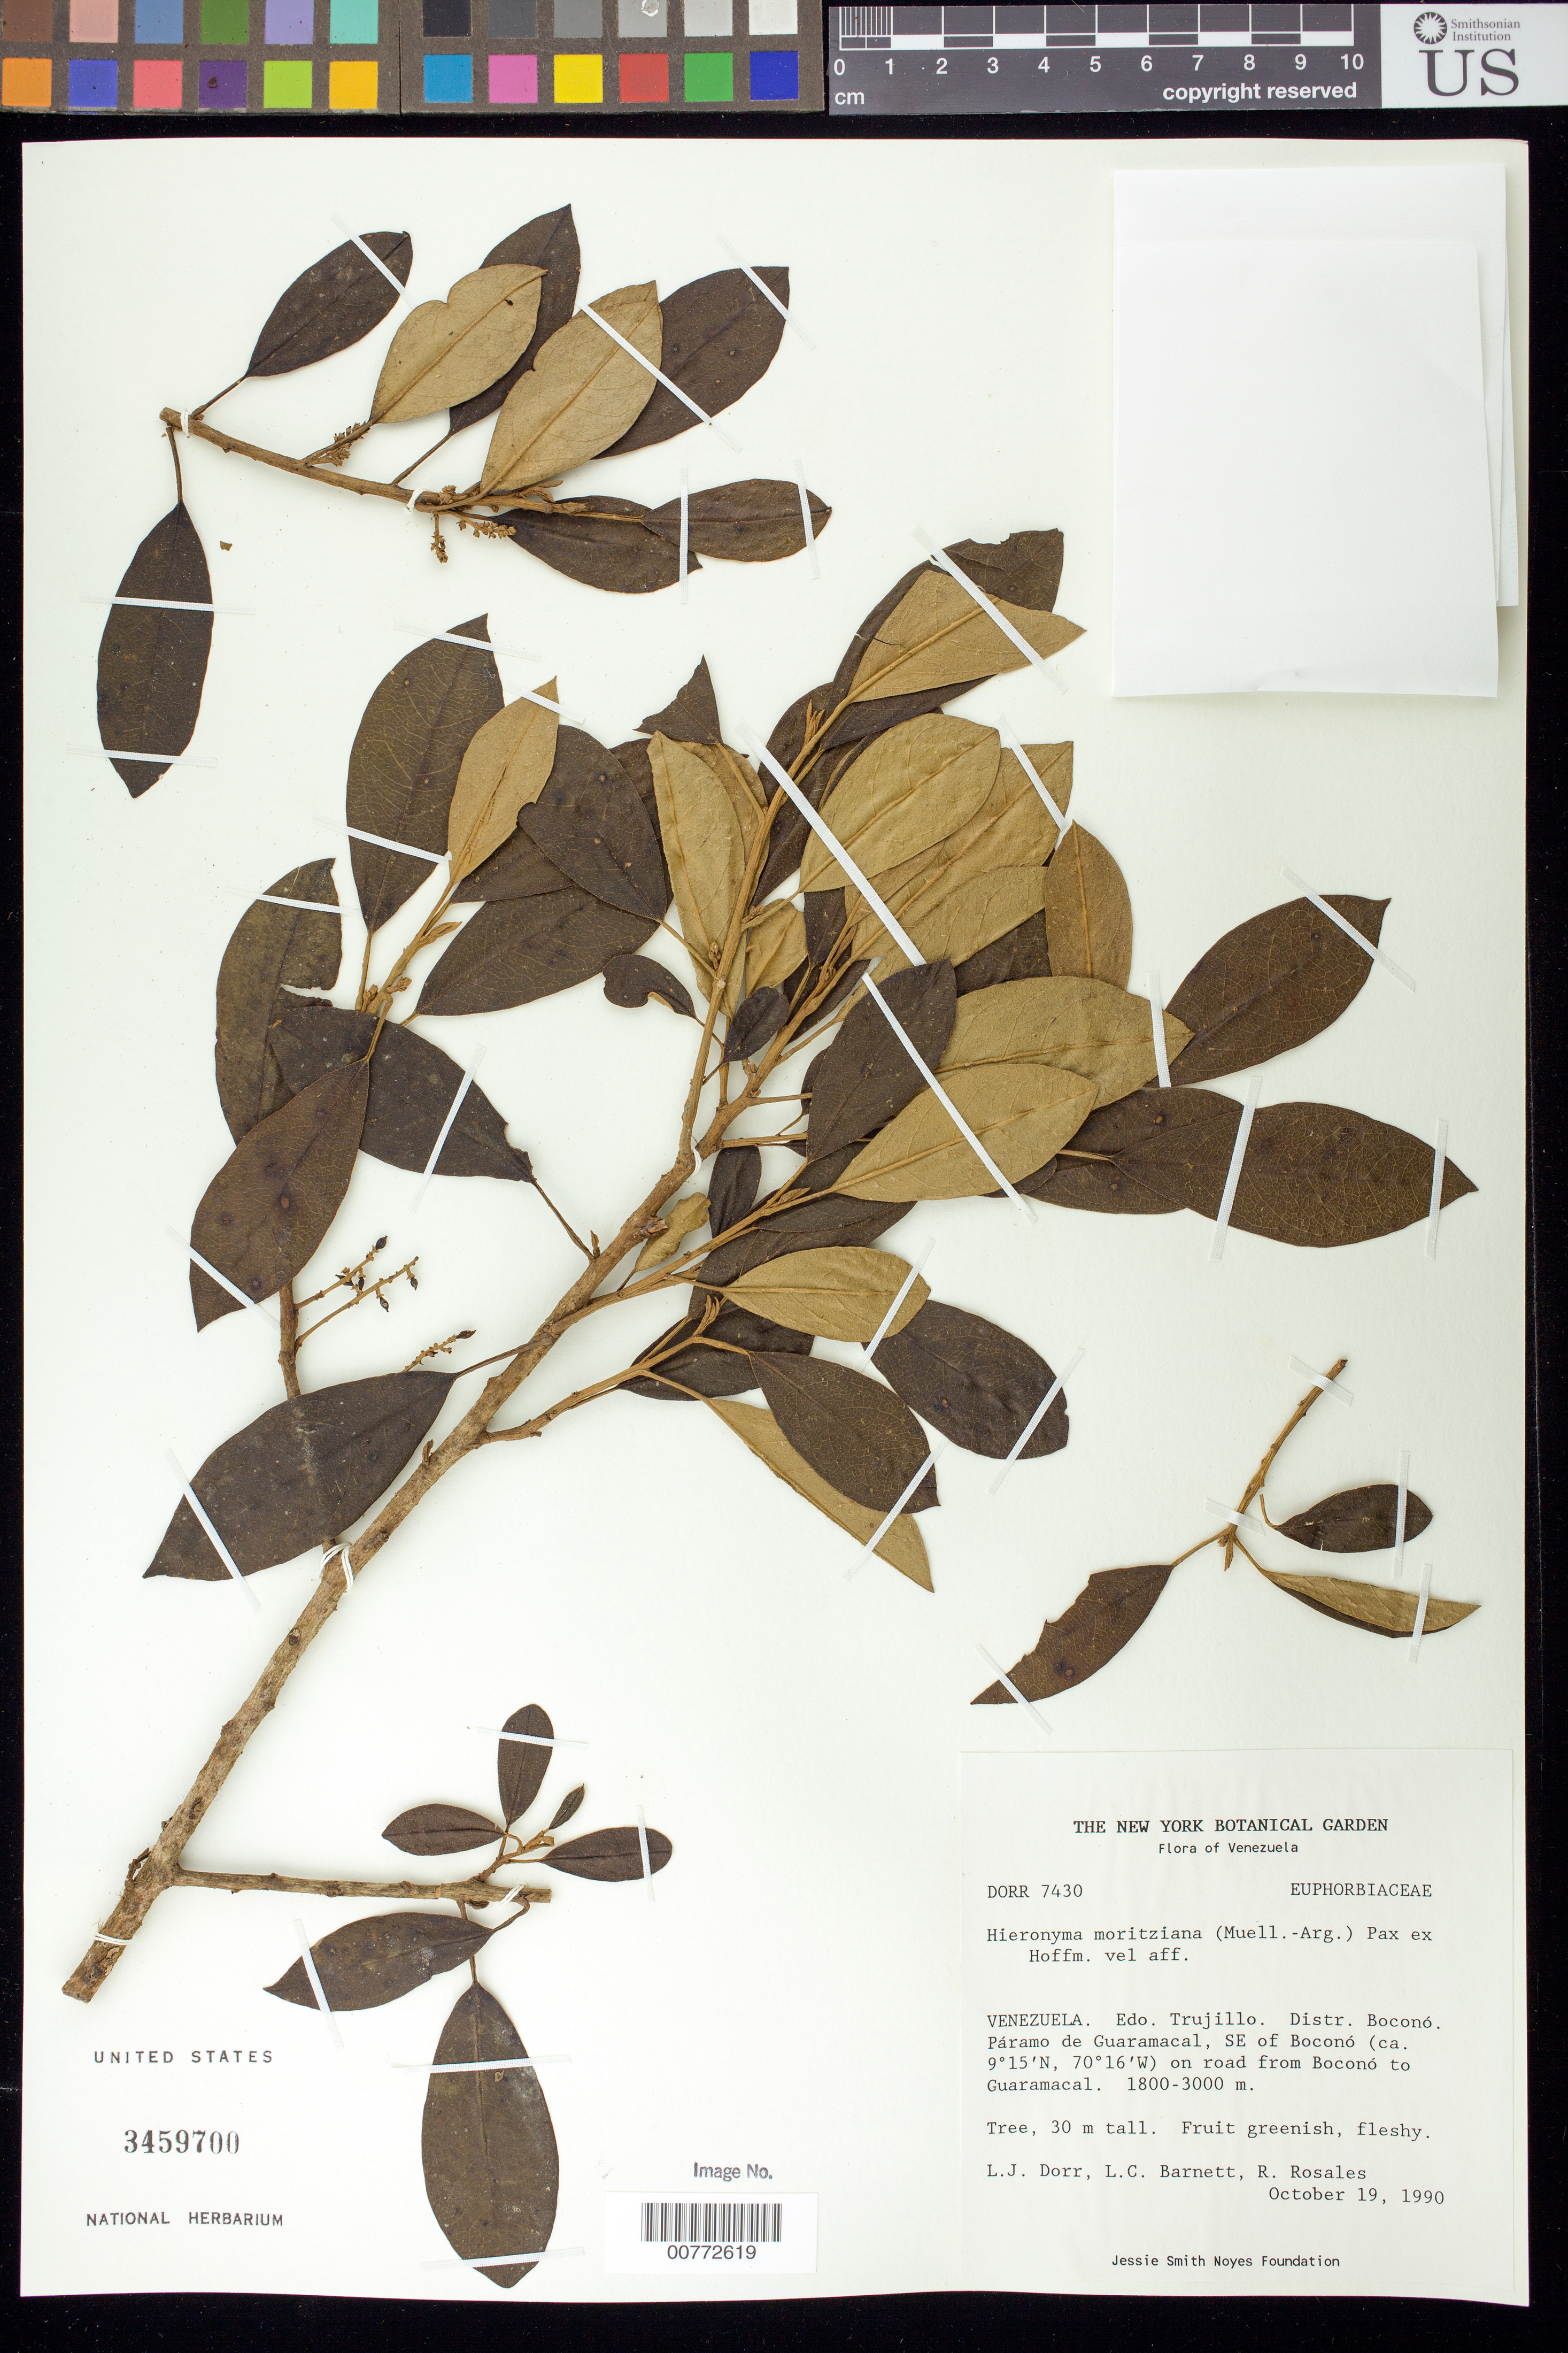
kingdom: Plantae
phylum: Tracheophyta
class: Magnoliopsida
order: Malpighiales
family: Phyllanthaceae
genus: Hieronyma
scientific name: Hieronyma moritziana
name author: (Müll. Arg.) Pax ex K. Hoffm.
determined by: Dorr, L. J., (BOT), Smithsonian Institution - National Museum of Natural History (UNITED STATES)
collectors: L. J. Dorr, L. C. Barnett & R. Rosales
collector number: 7430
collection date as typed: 19 Oct 1990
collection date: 1990-10-19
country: Venezuela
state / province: Trujillo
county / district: Boconó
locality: Páramo de Guaramacal, SE of Boconó on road from Boconó to Guaramacal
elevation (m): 1800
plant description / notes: COL, NY, PORT, US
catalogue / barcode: US 3459700